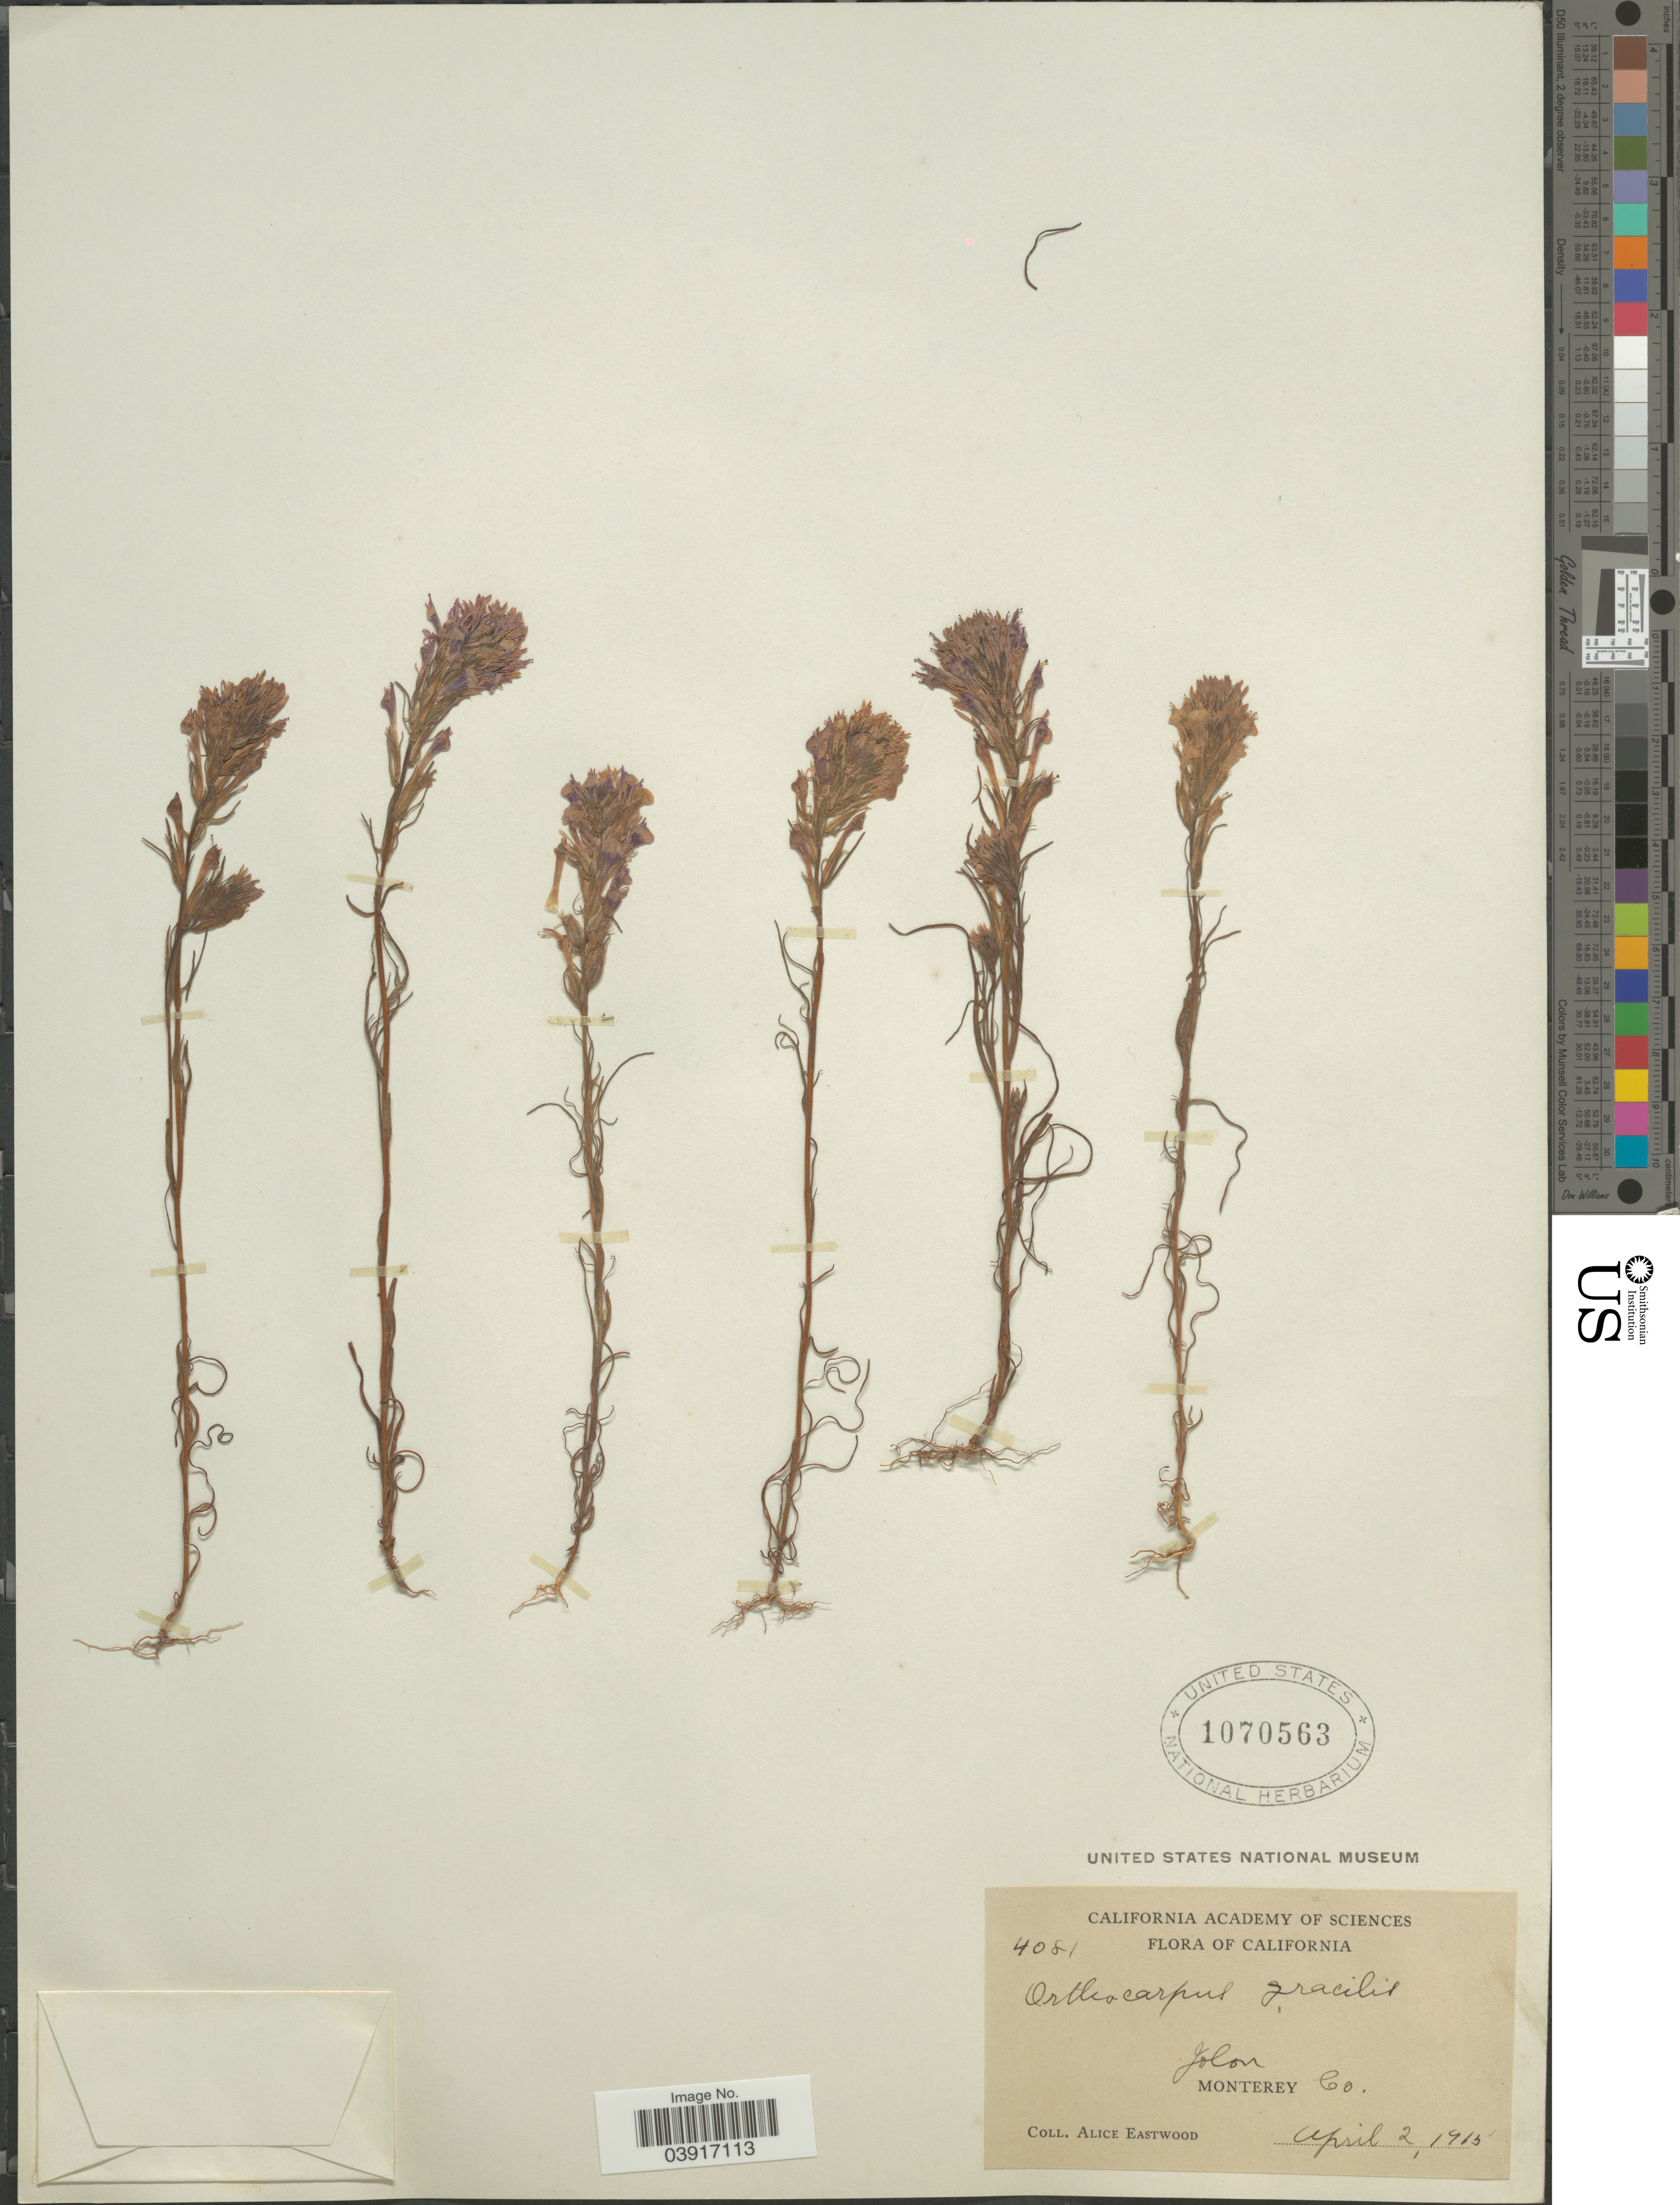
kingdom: Plantae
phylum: Tracheophyta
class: Magnoliopsida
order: Lamiales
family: Orobanchaceae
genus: Orthocarpus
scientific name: Orthocarpus densiflorus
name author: Benth.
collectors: A. Eastwood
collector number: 4081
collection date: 1915-04-02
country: United States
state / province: California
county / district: Monterey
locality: Jolon, Monterey Co.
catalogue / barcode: US 1070563